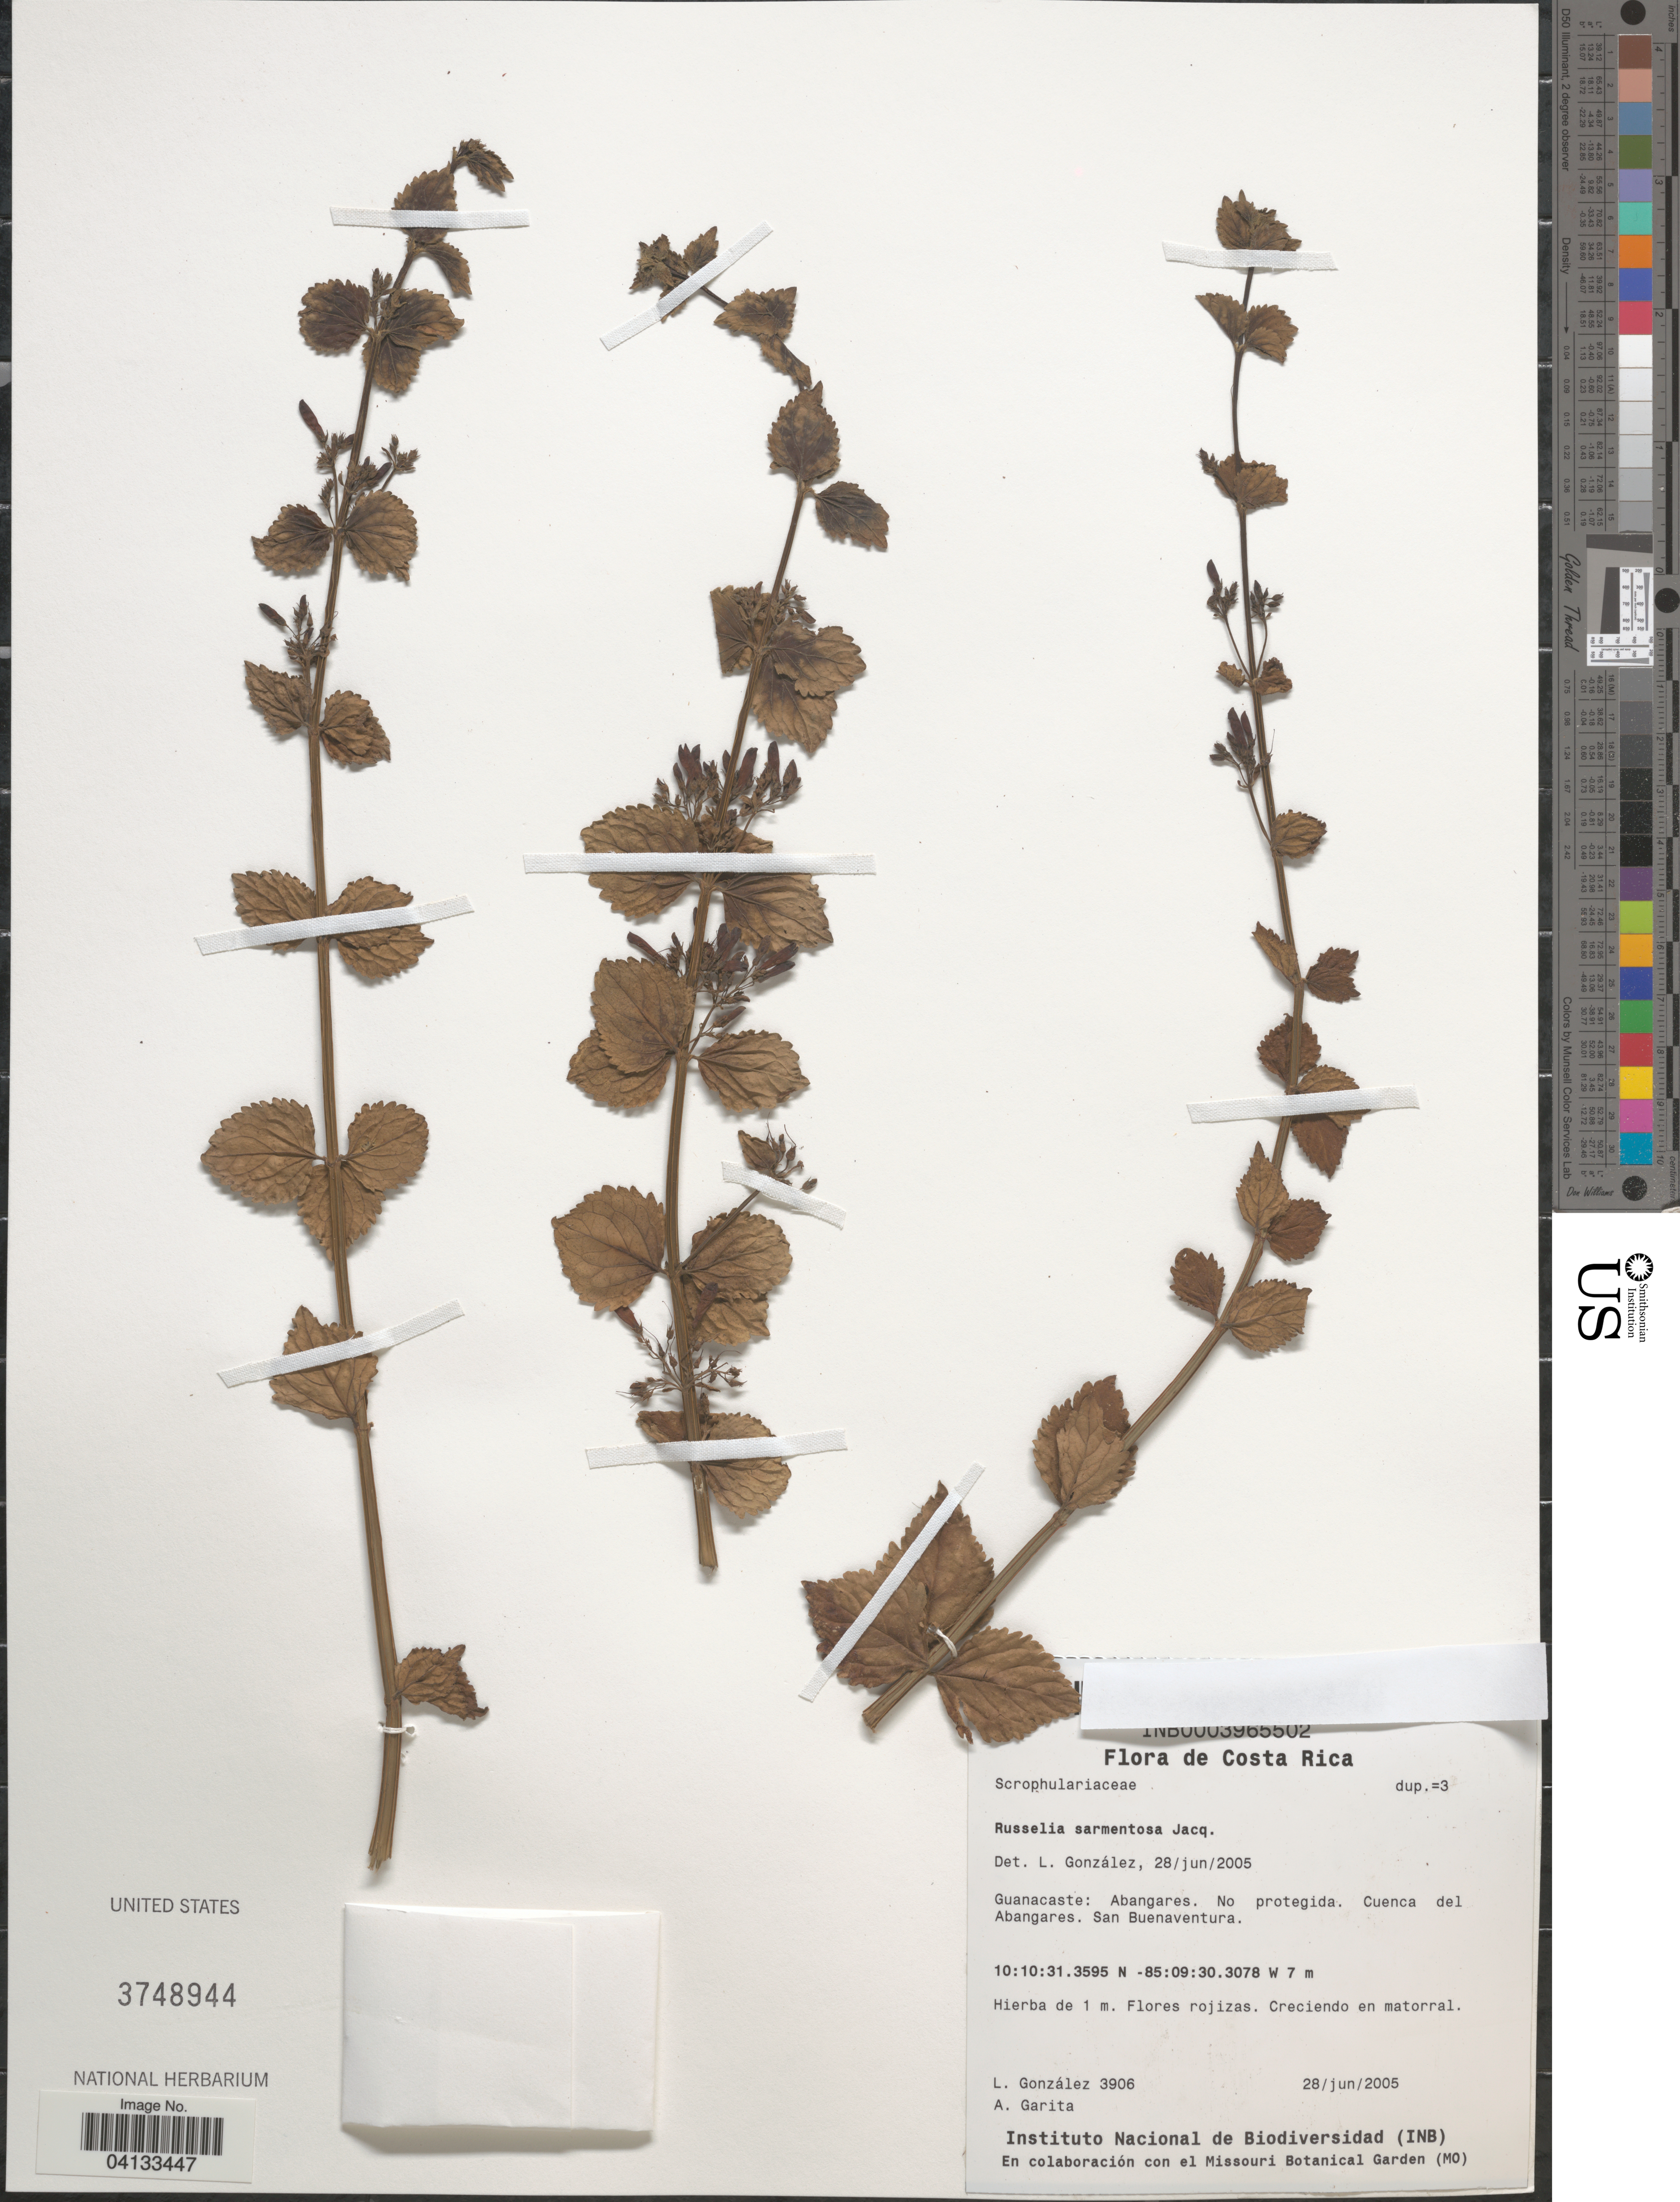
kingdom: Plantae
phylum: Tracheophyta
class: Magnoliopsida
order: Lamiales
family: Plantaginaceae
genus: Russelia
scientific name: Russelia sarmentosa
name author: Jacq.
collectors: L. Gonzalez & A. Garita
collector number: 3906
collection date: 2005-06-28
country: Costa Rica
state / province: Guanacaste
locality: Abangares. No protegida. Cuenca del Abangares. San Buenaventura.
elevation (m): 7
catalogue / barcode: US 3748944